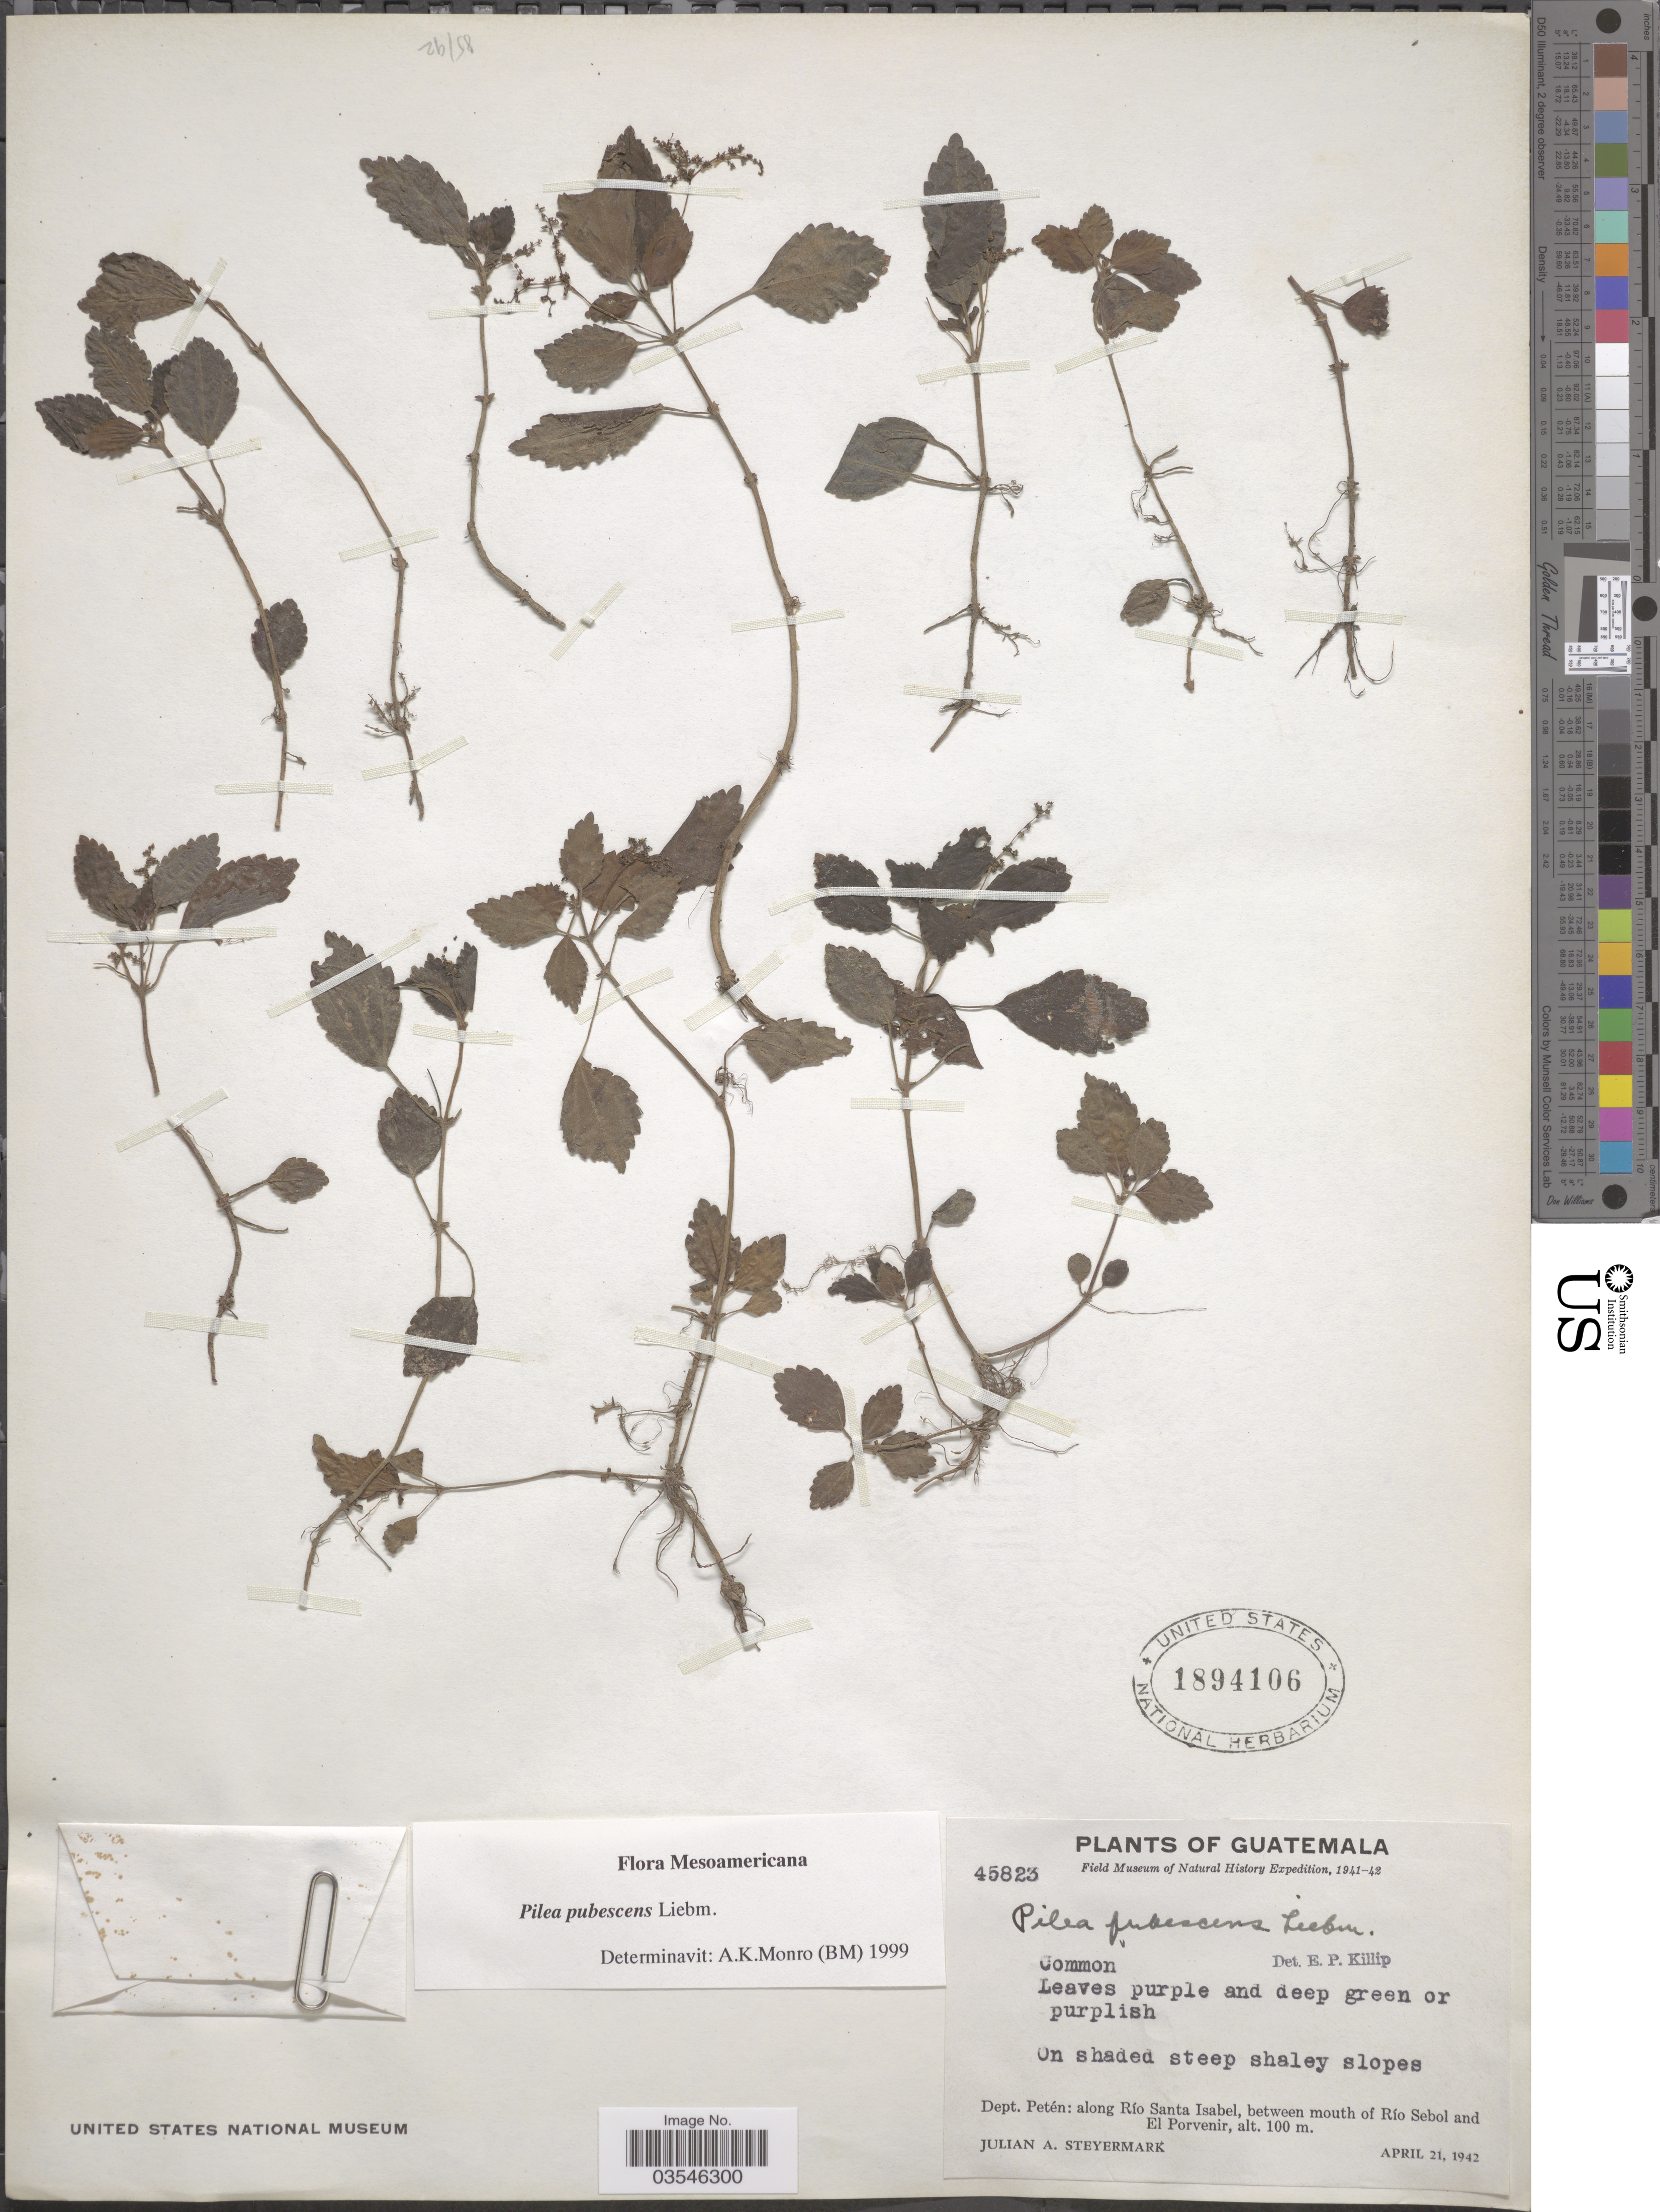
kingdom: Plantae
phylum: Tracheophyta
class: Magnoliopsida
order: Rosales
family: Urticaceae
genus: Pilea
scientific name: Pilea pubescens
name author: Liebm.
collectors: J. Steyermark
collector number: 45823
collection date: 1942-04-21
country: Guatemala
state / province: El Peten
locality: Dept. Petén: along Río Santa Isabel, between mouth of Río Sebol and El Porvenir.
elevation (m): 100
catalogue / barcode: US 1894106